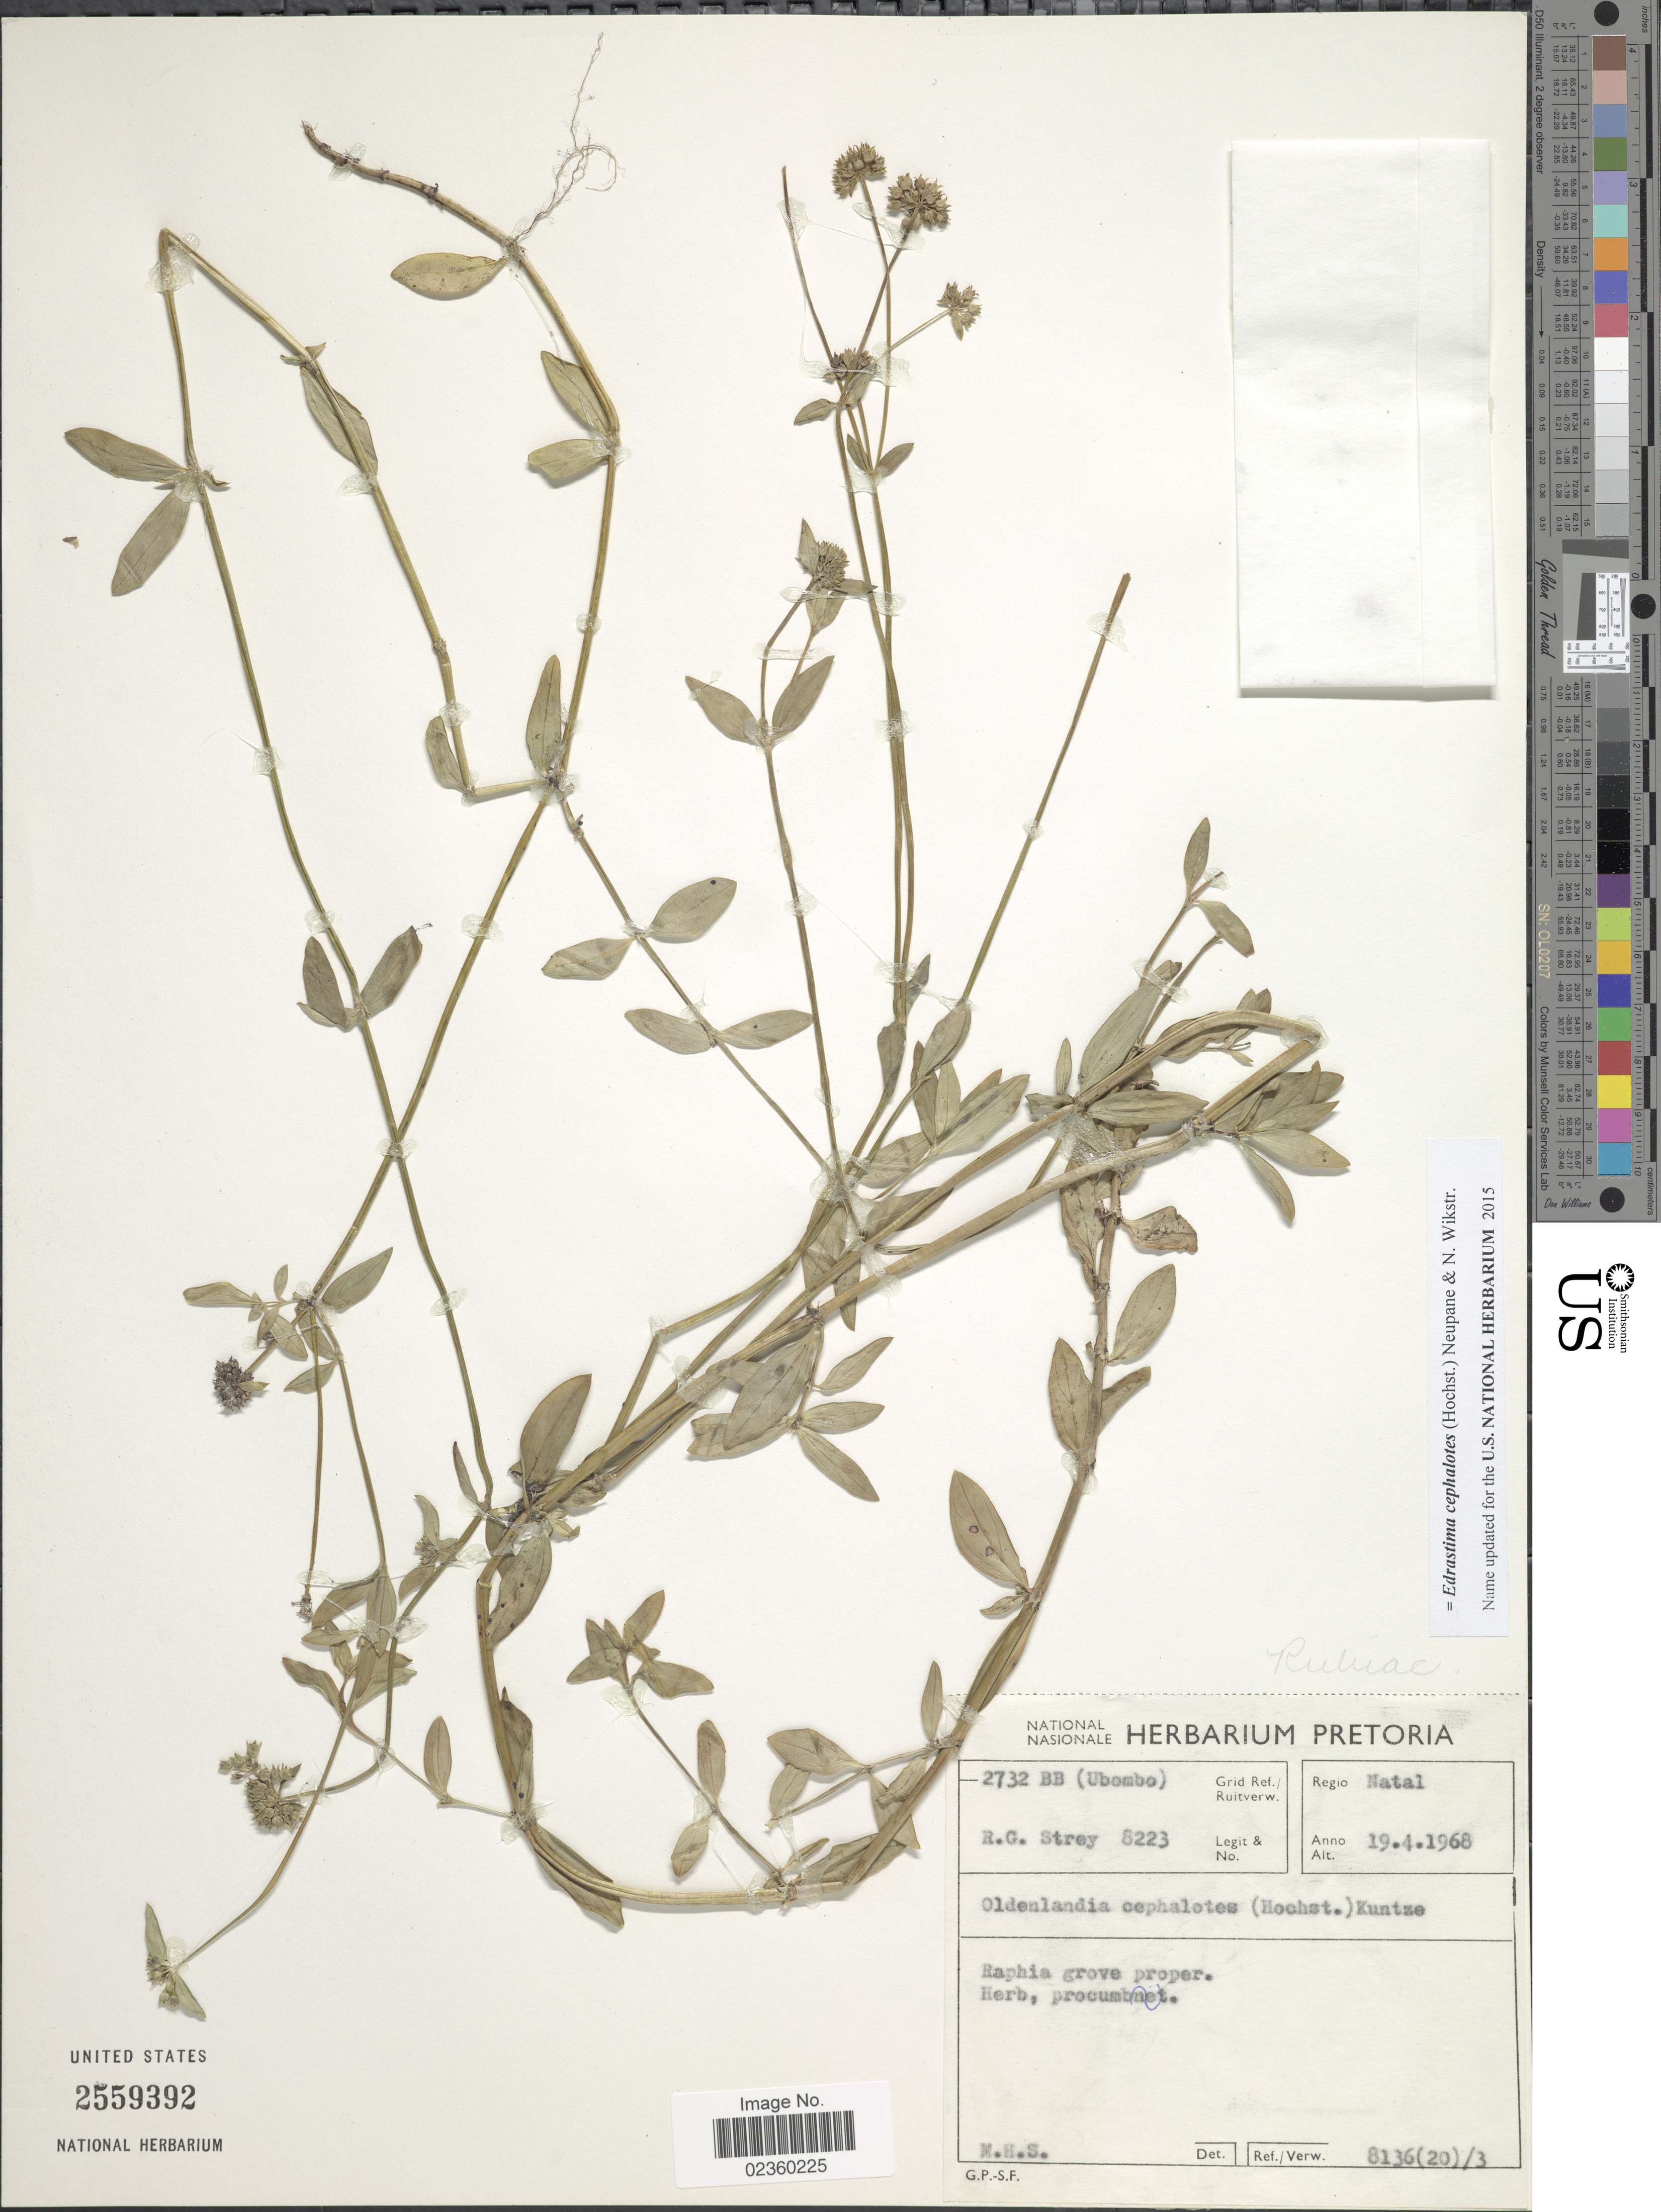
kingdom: Plantae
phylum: Tracheophyta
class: Magnoliopsida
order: Gentianales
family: Rubiaceae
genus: Edrastima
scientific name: Edrastima cephalotes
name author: (Hochst.) Neupane & N. Wikstr.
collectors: R. G. Strey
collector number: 8223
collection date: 1968-04-19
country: South Africa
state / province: KwaZulu-Natal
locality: Regio Natal, Raphia grove proper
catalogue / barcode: US 2559392